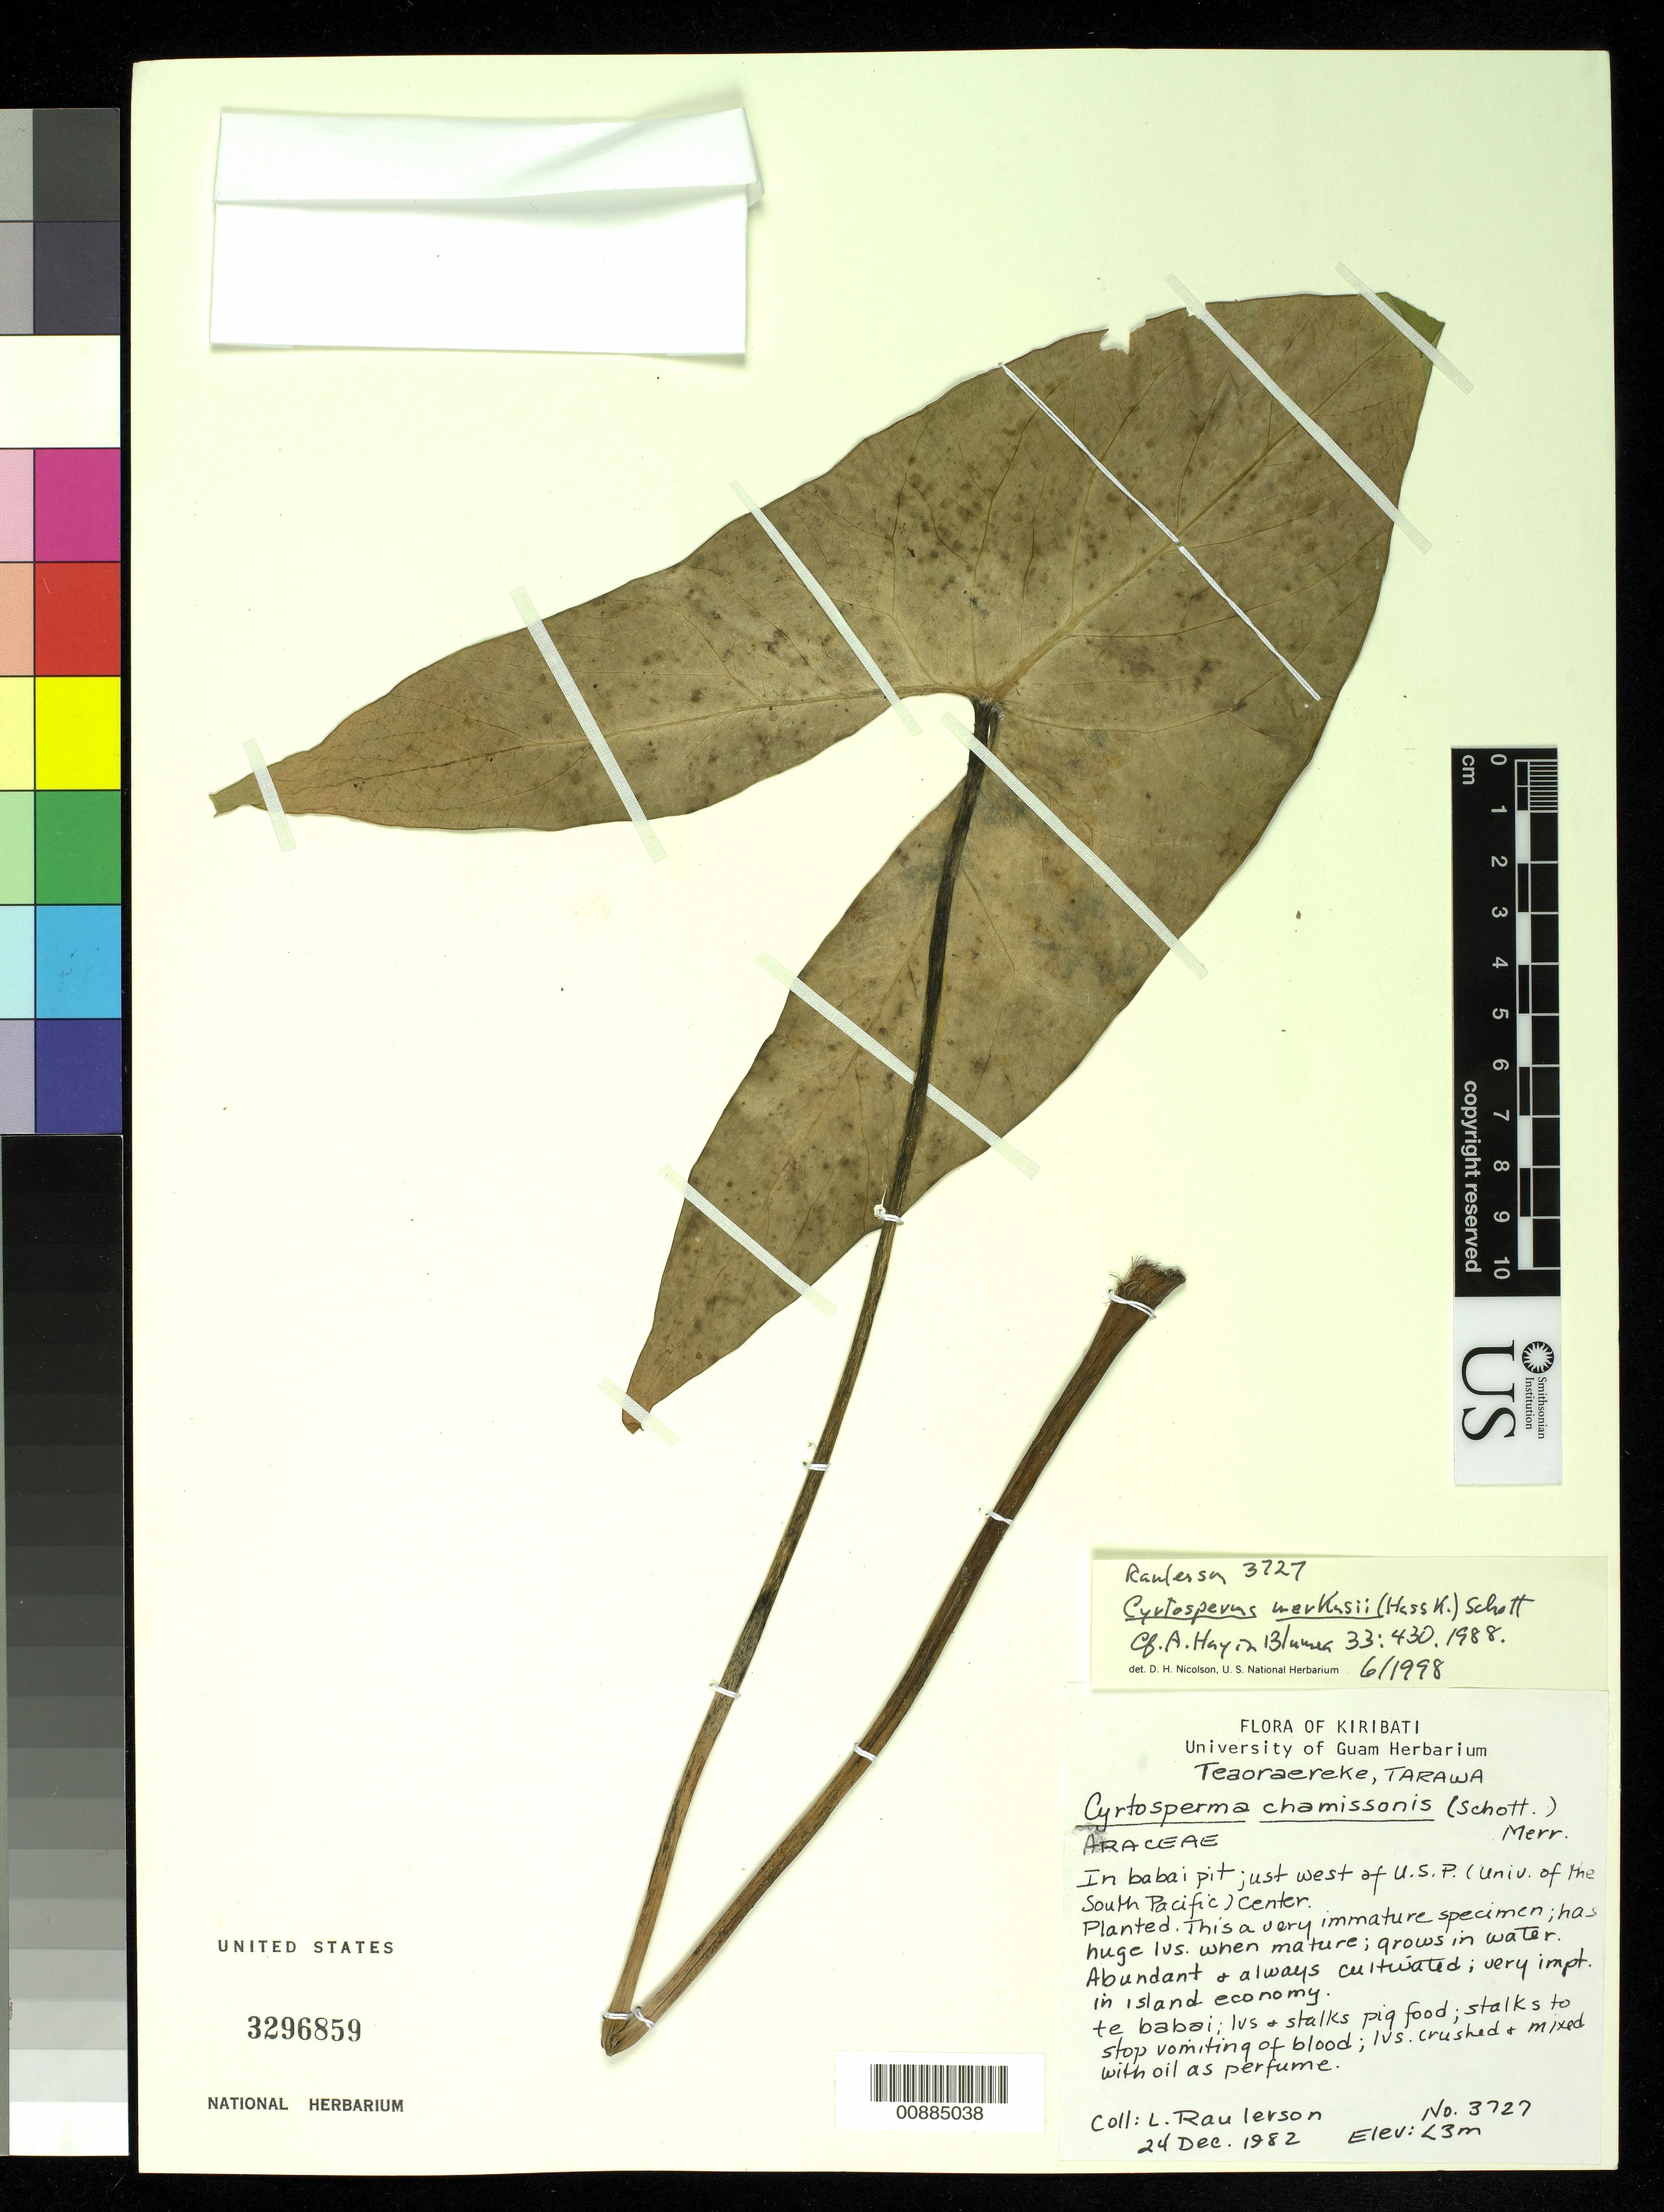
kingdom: Plantae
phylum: Tracheophyta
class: Liliopsida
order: Alismatales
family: Araceae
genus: Cyrtosperma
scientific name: Cyrtosperma merkusii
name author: (Hassk.) Schott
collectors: L. Raulerson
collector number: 3727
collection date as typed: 24 Dec 1982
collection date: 1982-12-24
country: Kiribati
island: Tarawa Atoll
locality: West of the South Pacific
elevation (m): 3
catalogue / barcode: US 3296859